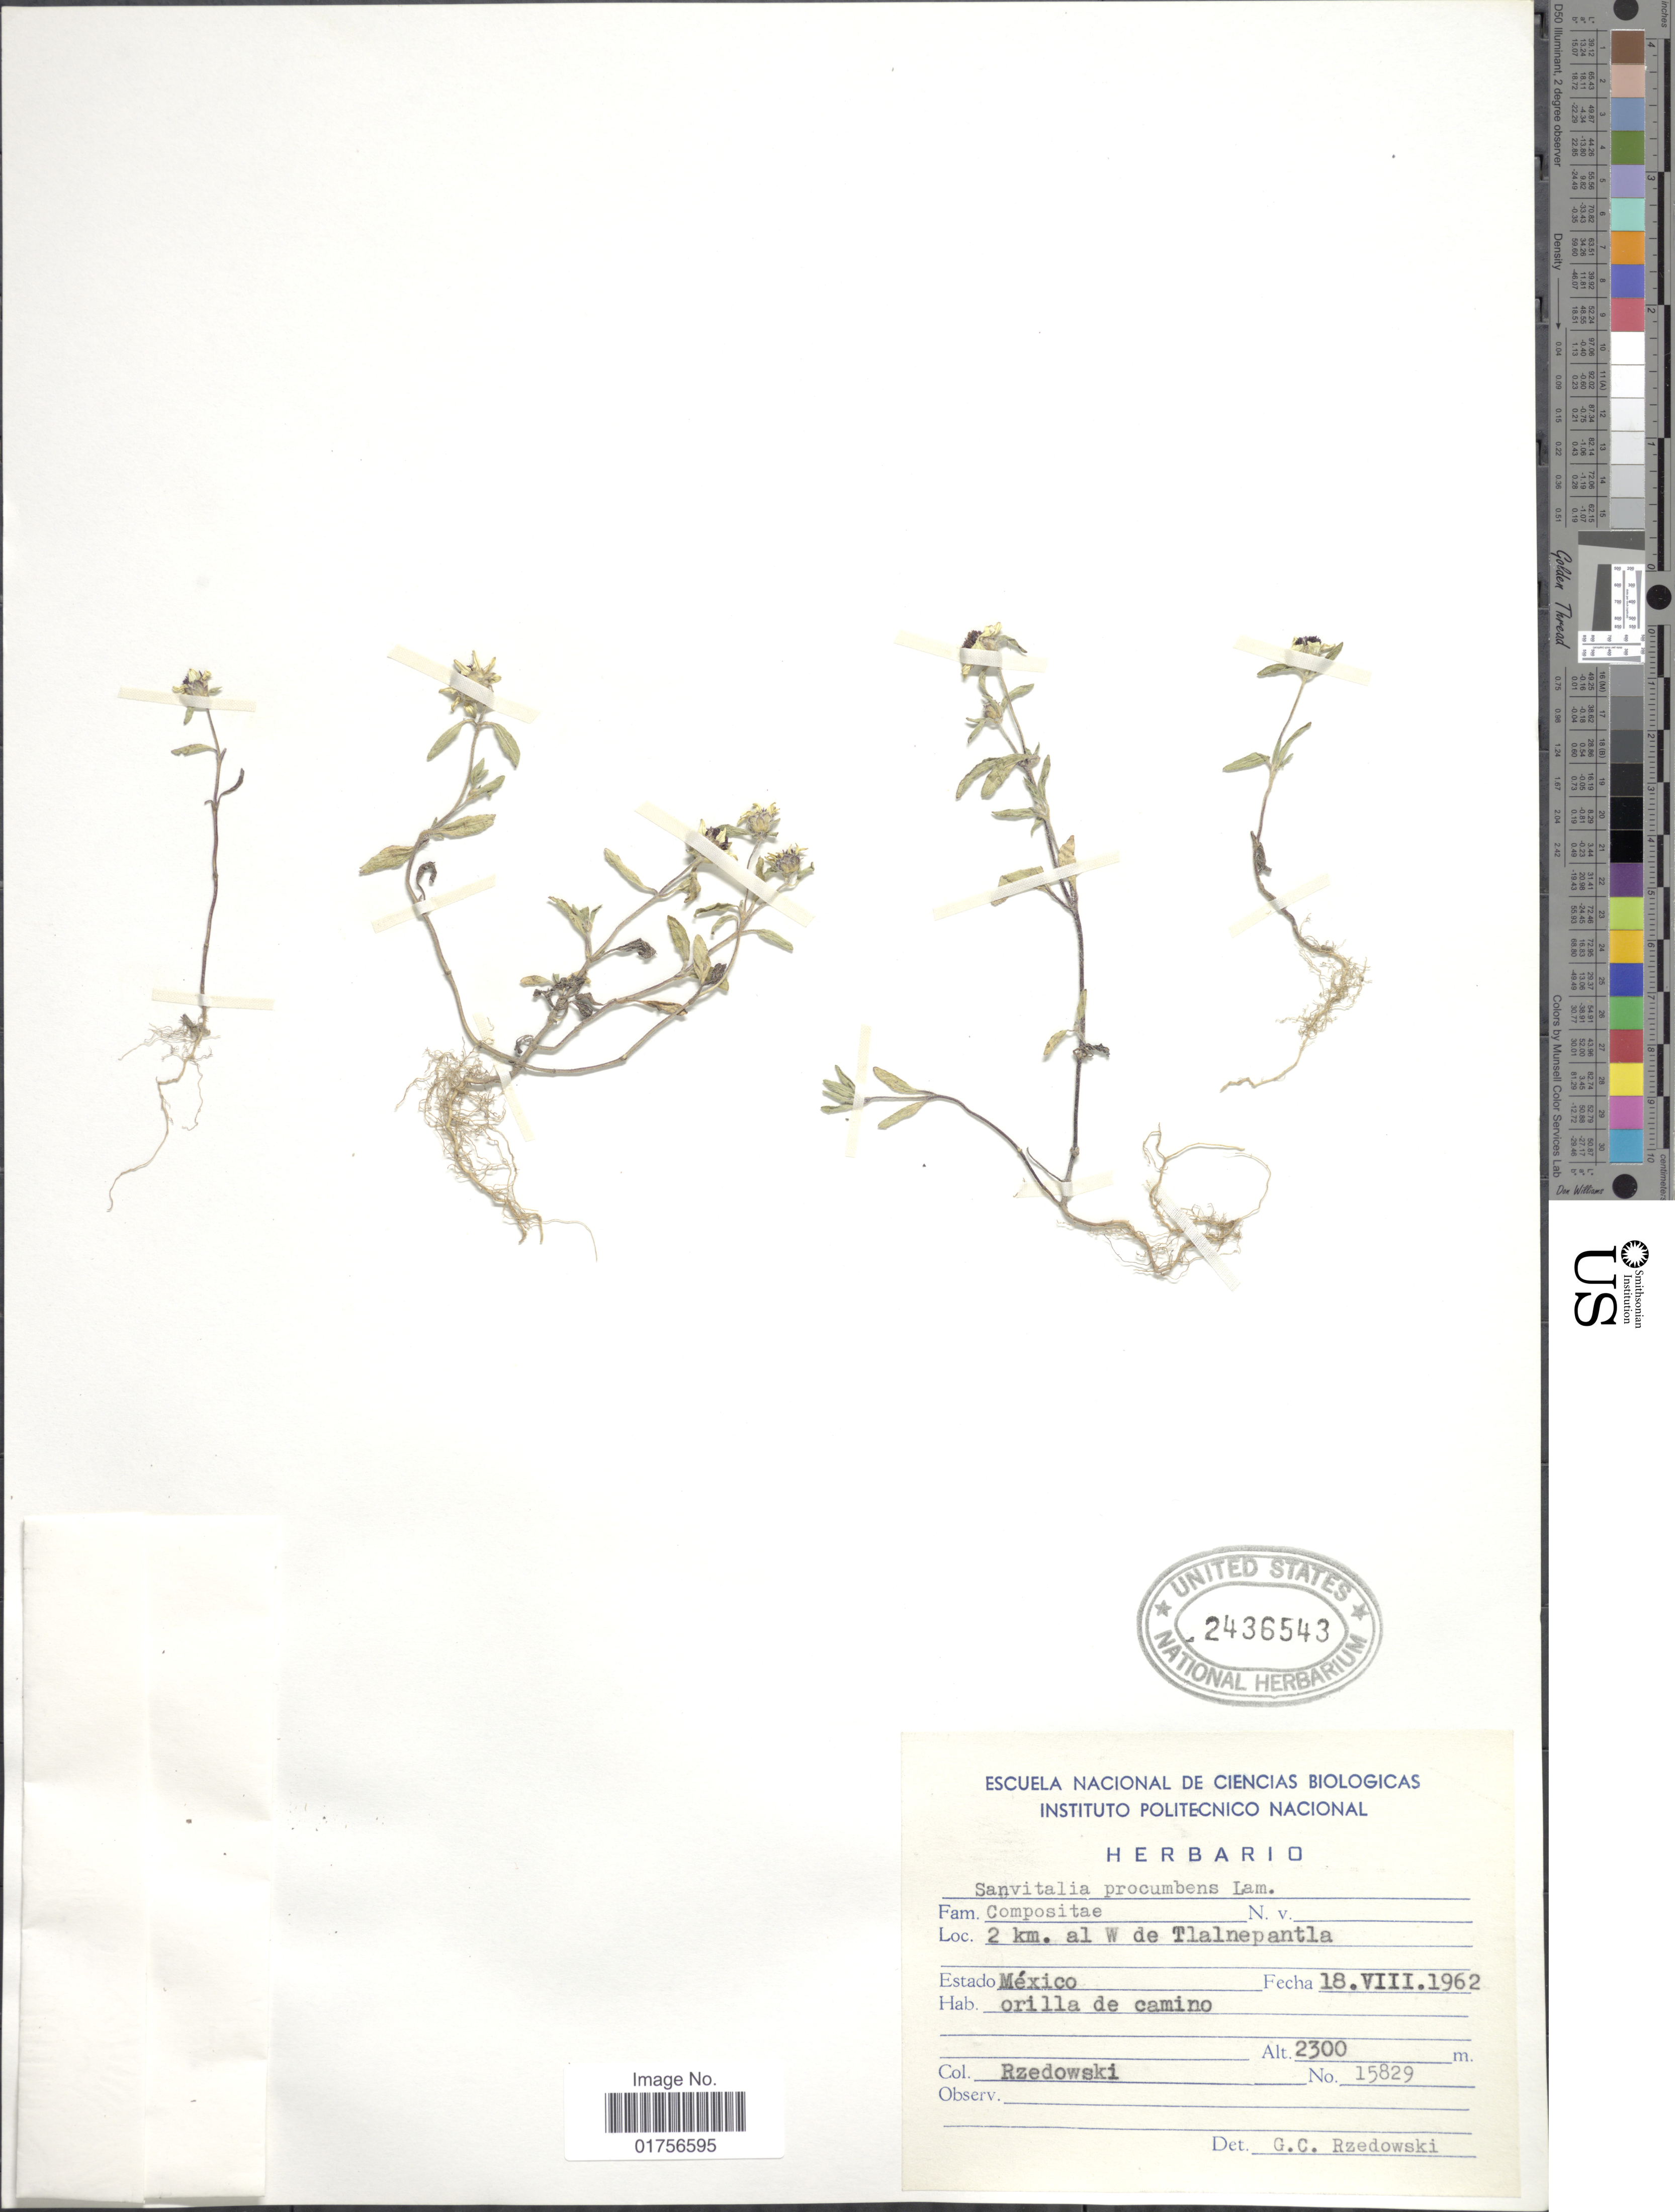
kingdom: Plantae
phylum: Tracheophyta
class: Magnoliopsida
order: Asterales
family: Asteraceae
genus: Sanvitalia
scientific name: Sanvitalia procumbens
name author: Lam.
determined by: Skibicki, Samuel V.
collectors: Rzedowski, --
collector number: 15829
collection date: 1962-08-18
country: Mexico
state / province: México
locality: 2 km. al W de Tlalnepantla, Estado Mexico, orilla de camino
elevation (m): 2300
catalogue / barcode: US 2436543